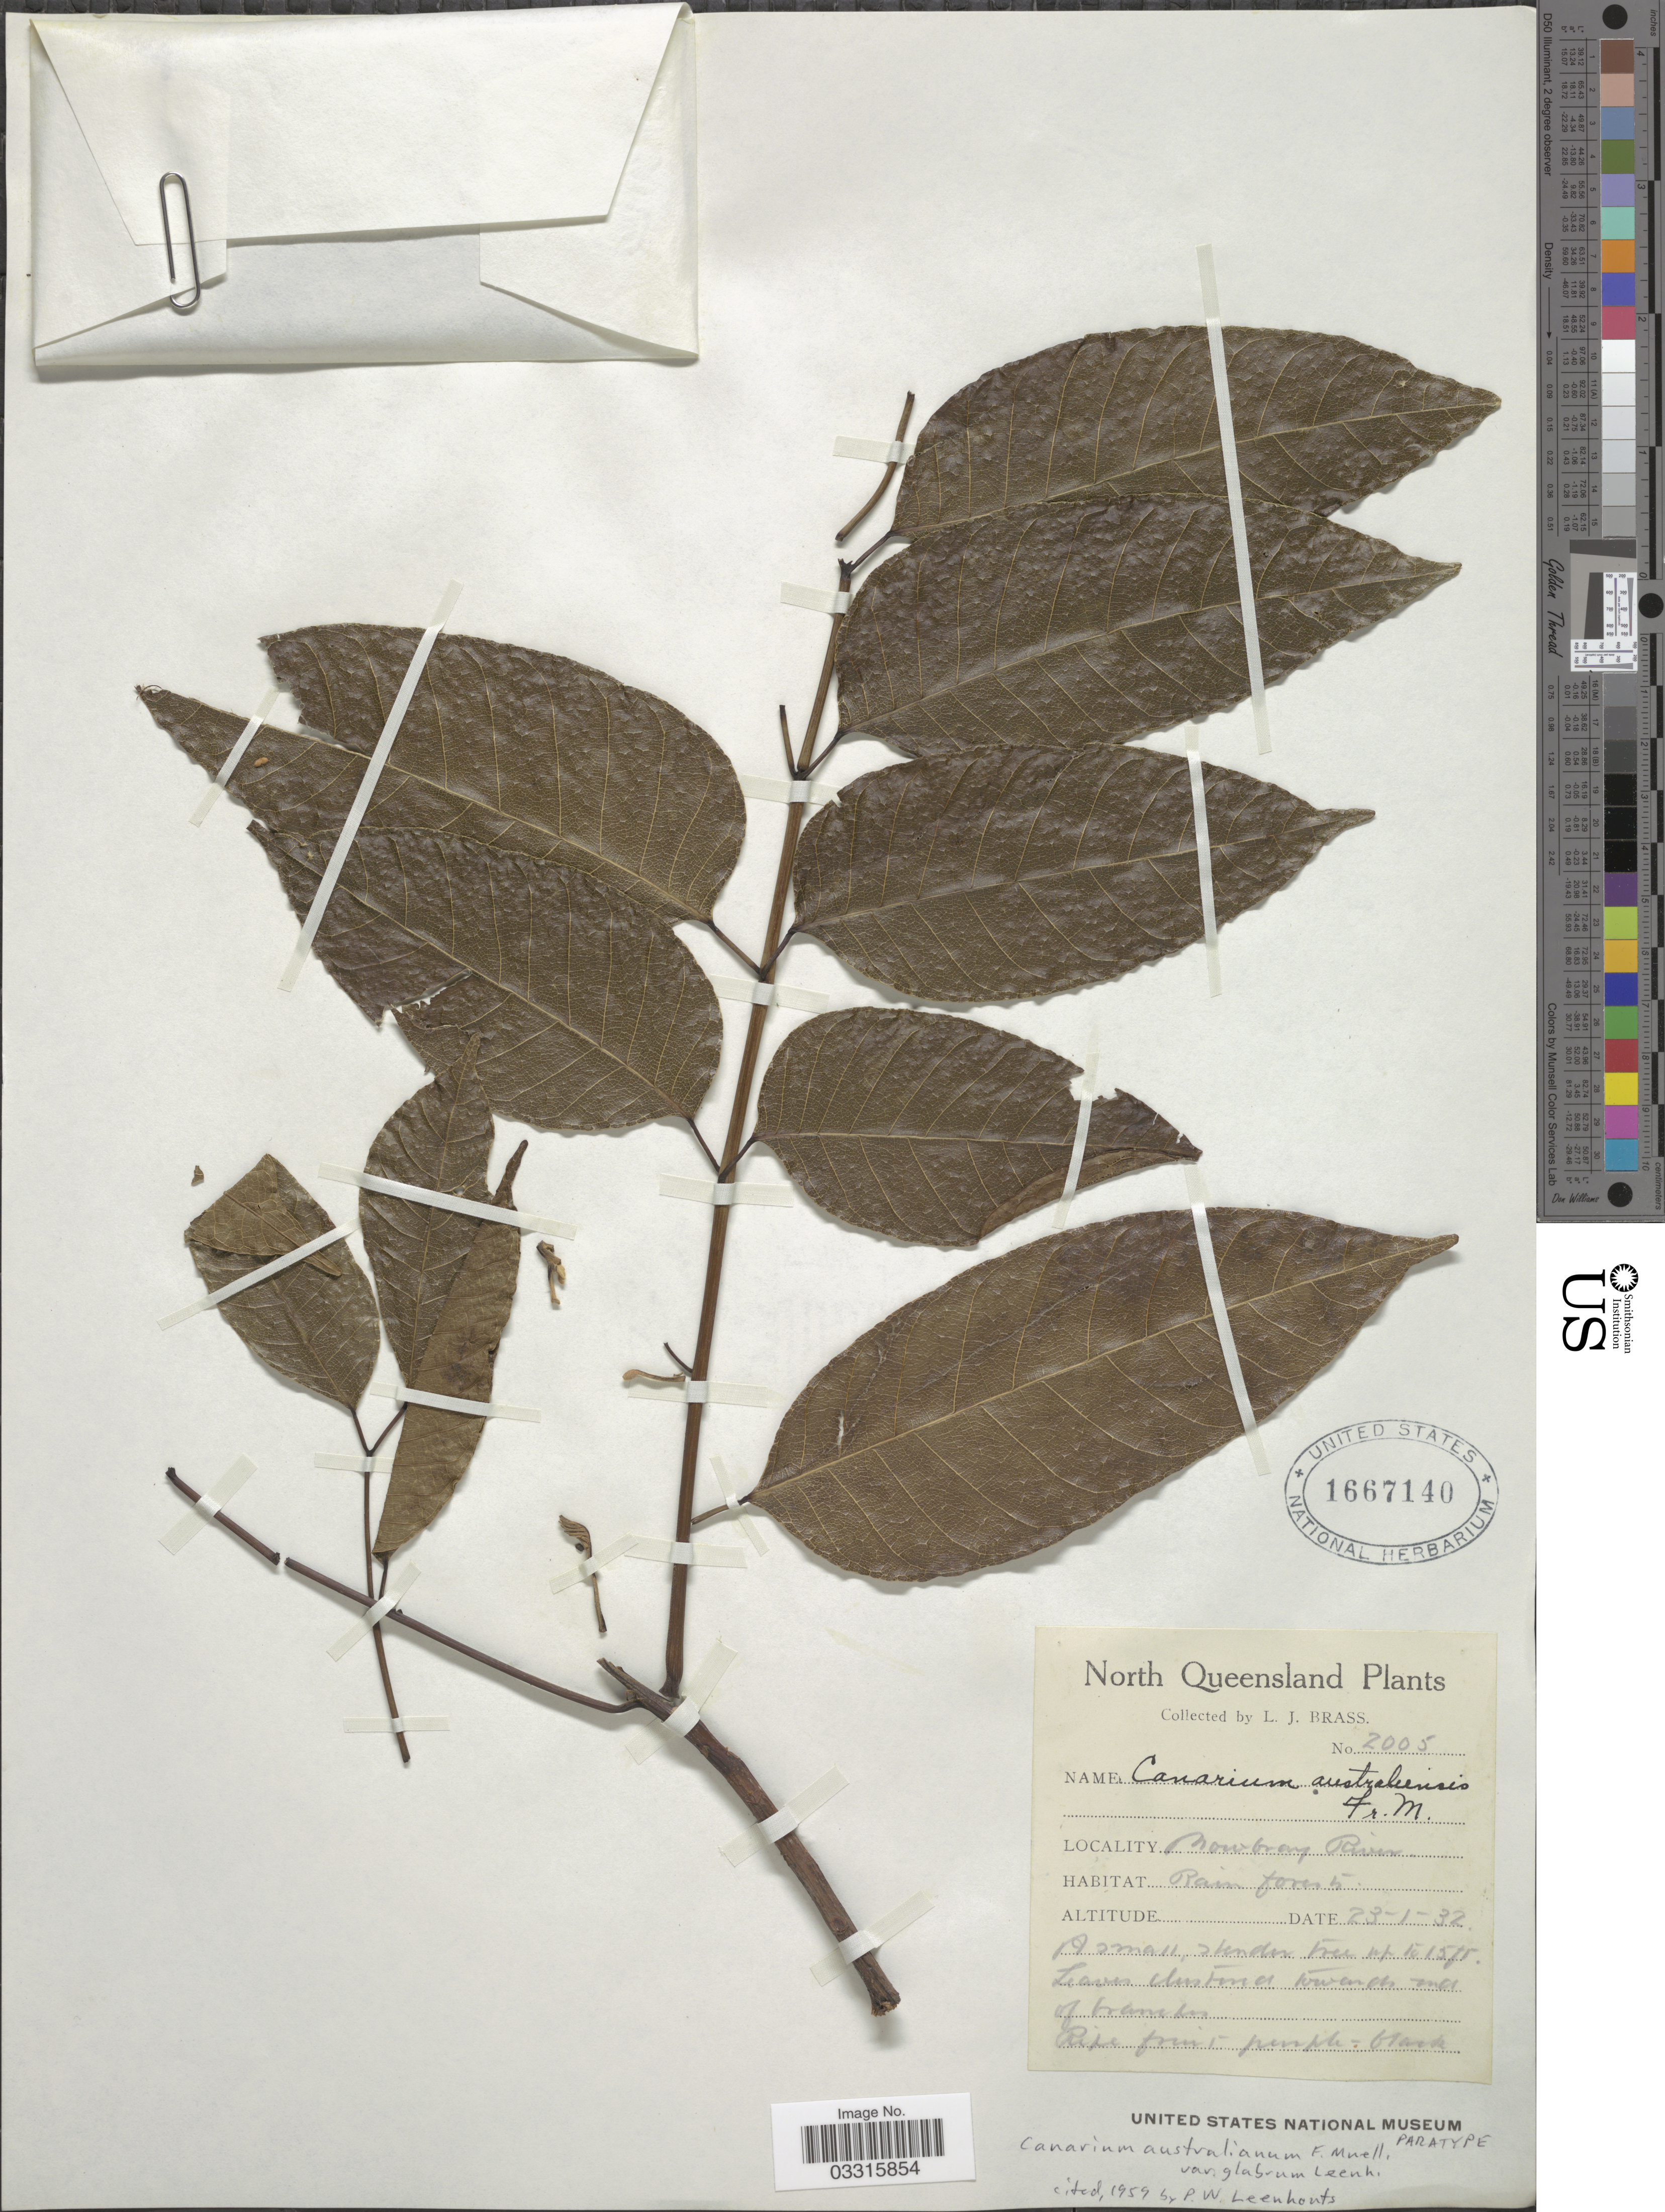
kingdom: Plantae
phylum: Tracheophyta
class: Magnoliopsida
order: Sapindales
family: Burseraceae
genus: Canarium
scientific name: Canarium australianum var. glabrum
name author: Leenh.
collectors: L. J. Brass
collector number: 2005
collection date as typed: Transcribed d/m/y: 23/1/32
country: Australia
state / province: Queensland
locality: North Queensland. Mowbray River.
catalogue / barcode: US 1667140